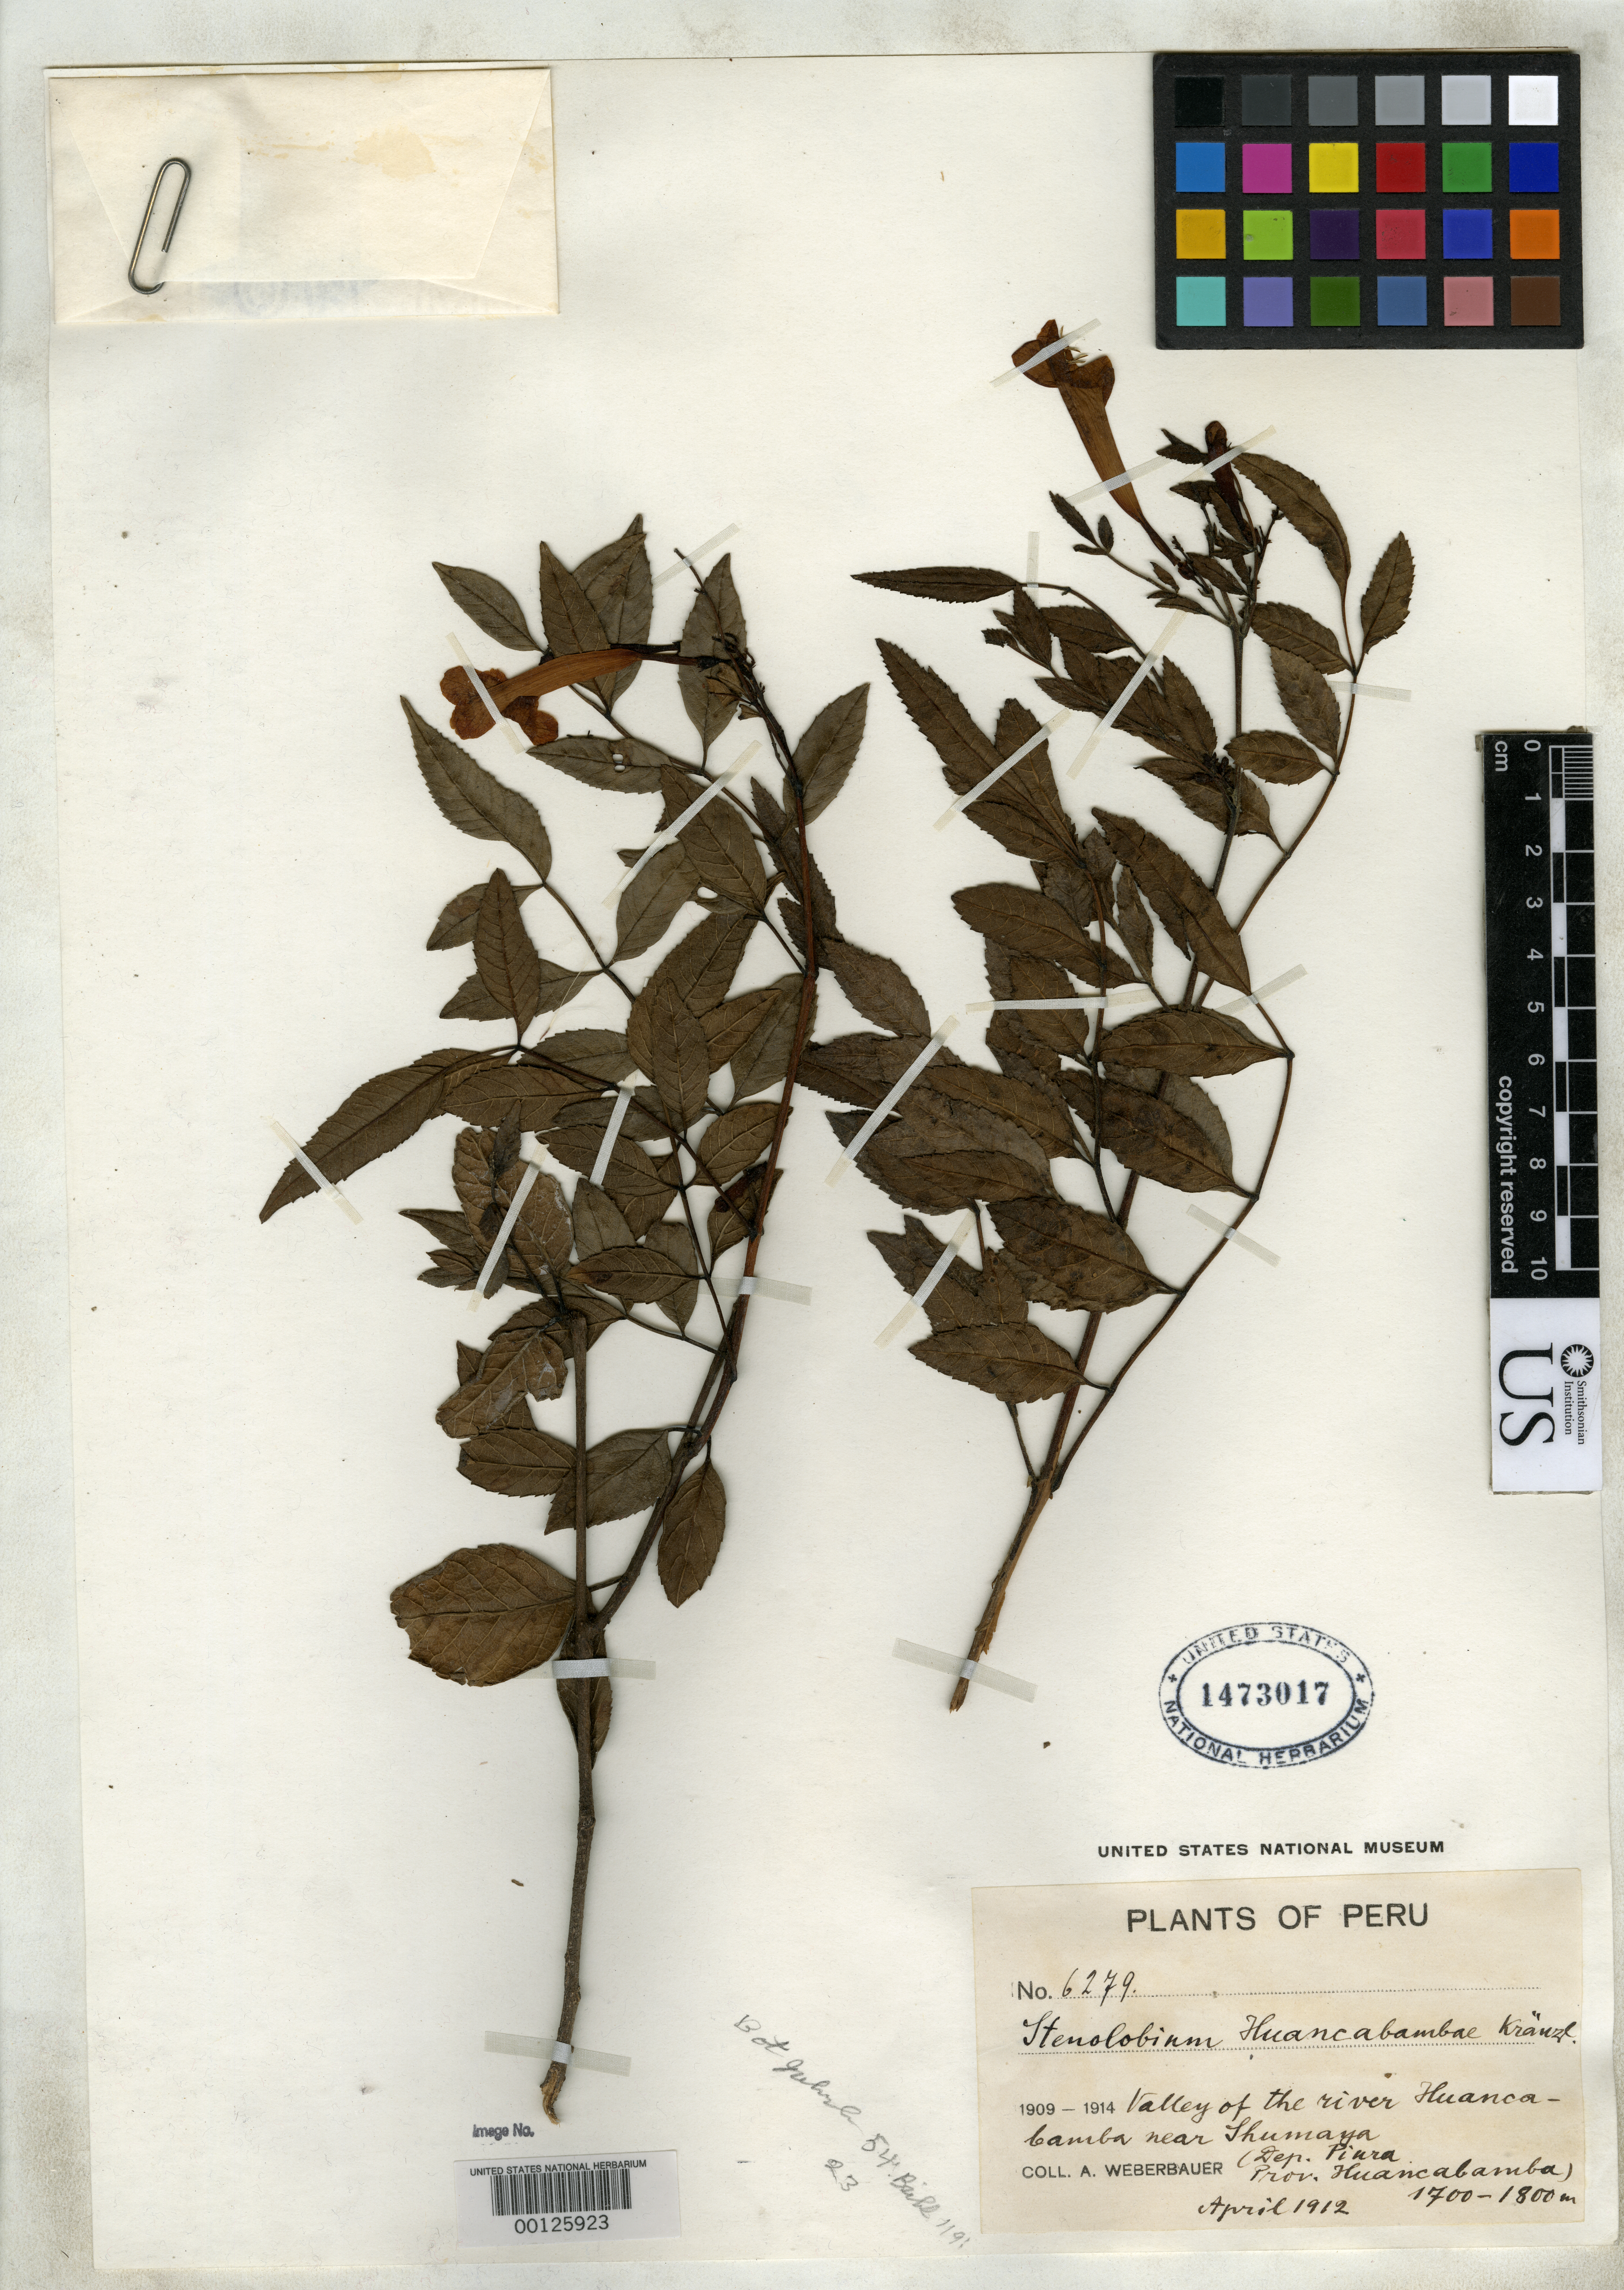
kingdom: Plantae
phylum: Tracheophyta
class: Magnoliopsida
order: Lamiales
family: Bignoniaceae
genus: Stenolobium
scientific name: Stenolobium huancabambae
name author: Kraenzl.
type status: Isotype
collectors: A. Weberbauer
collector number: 6279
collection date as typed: Apr 1912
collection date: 1912-04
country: Peru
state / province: Piura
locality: Valley of the Huancabamba near Thumaya.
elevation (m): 1700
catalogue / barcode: US 1473017